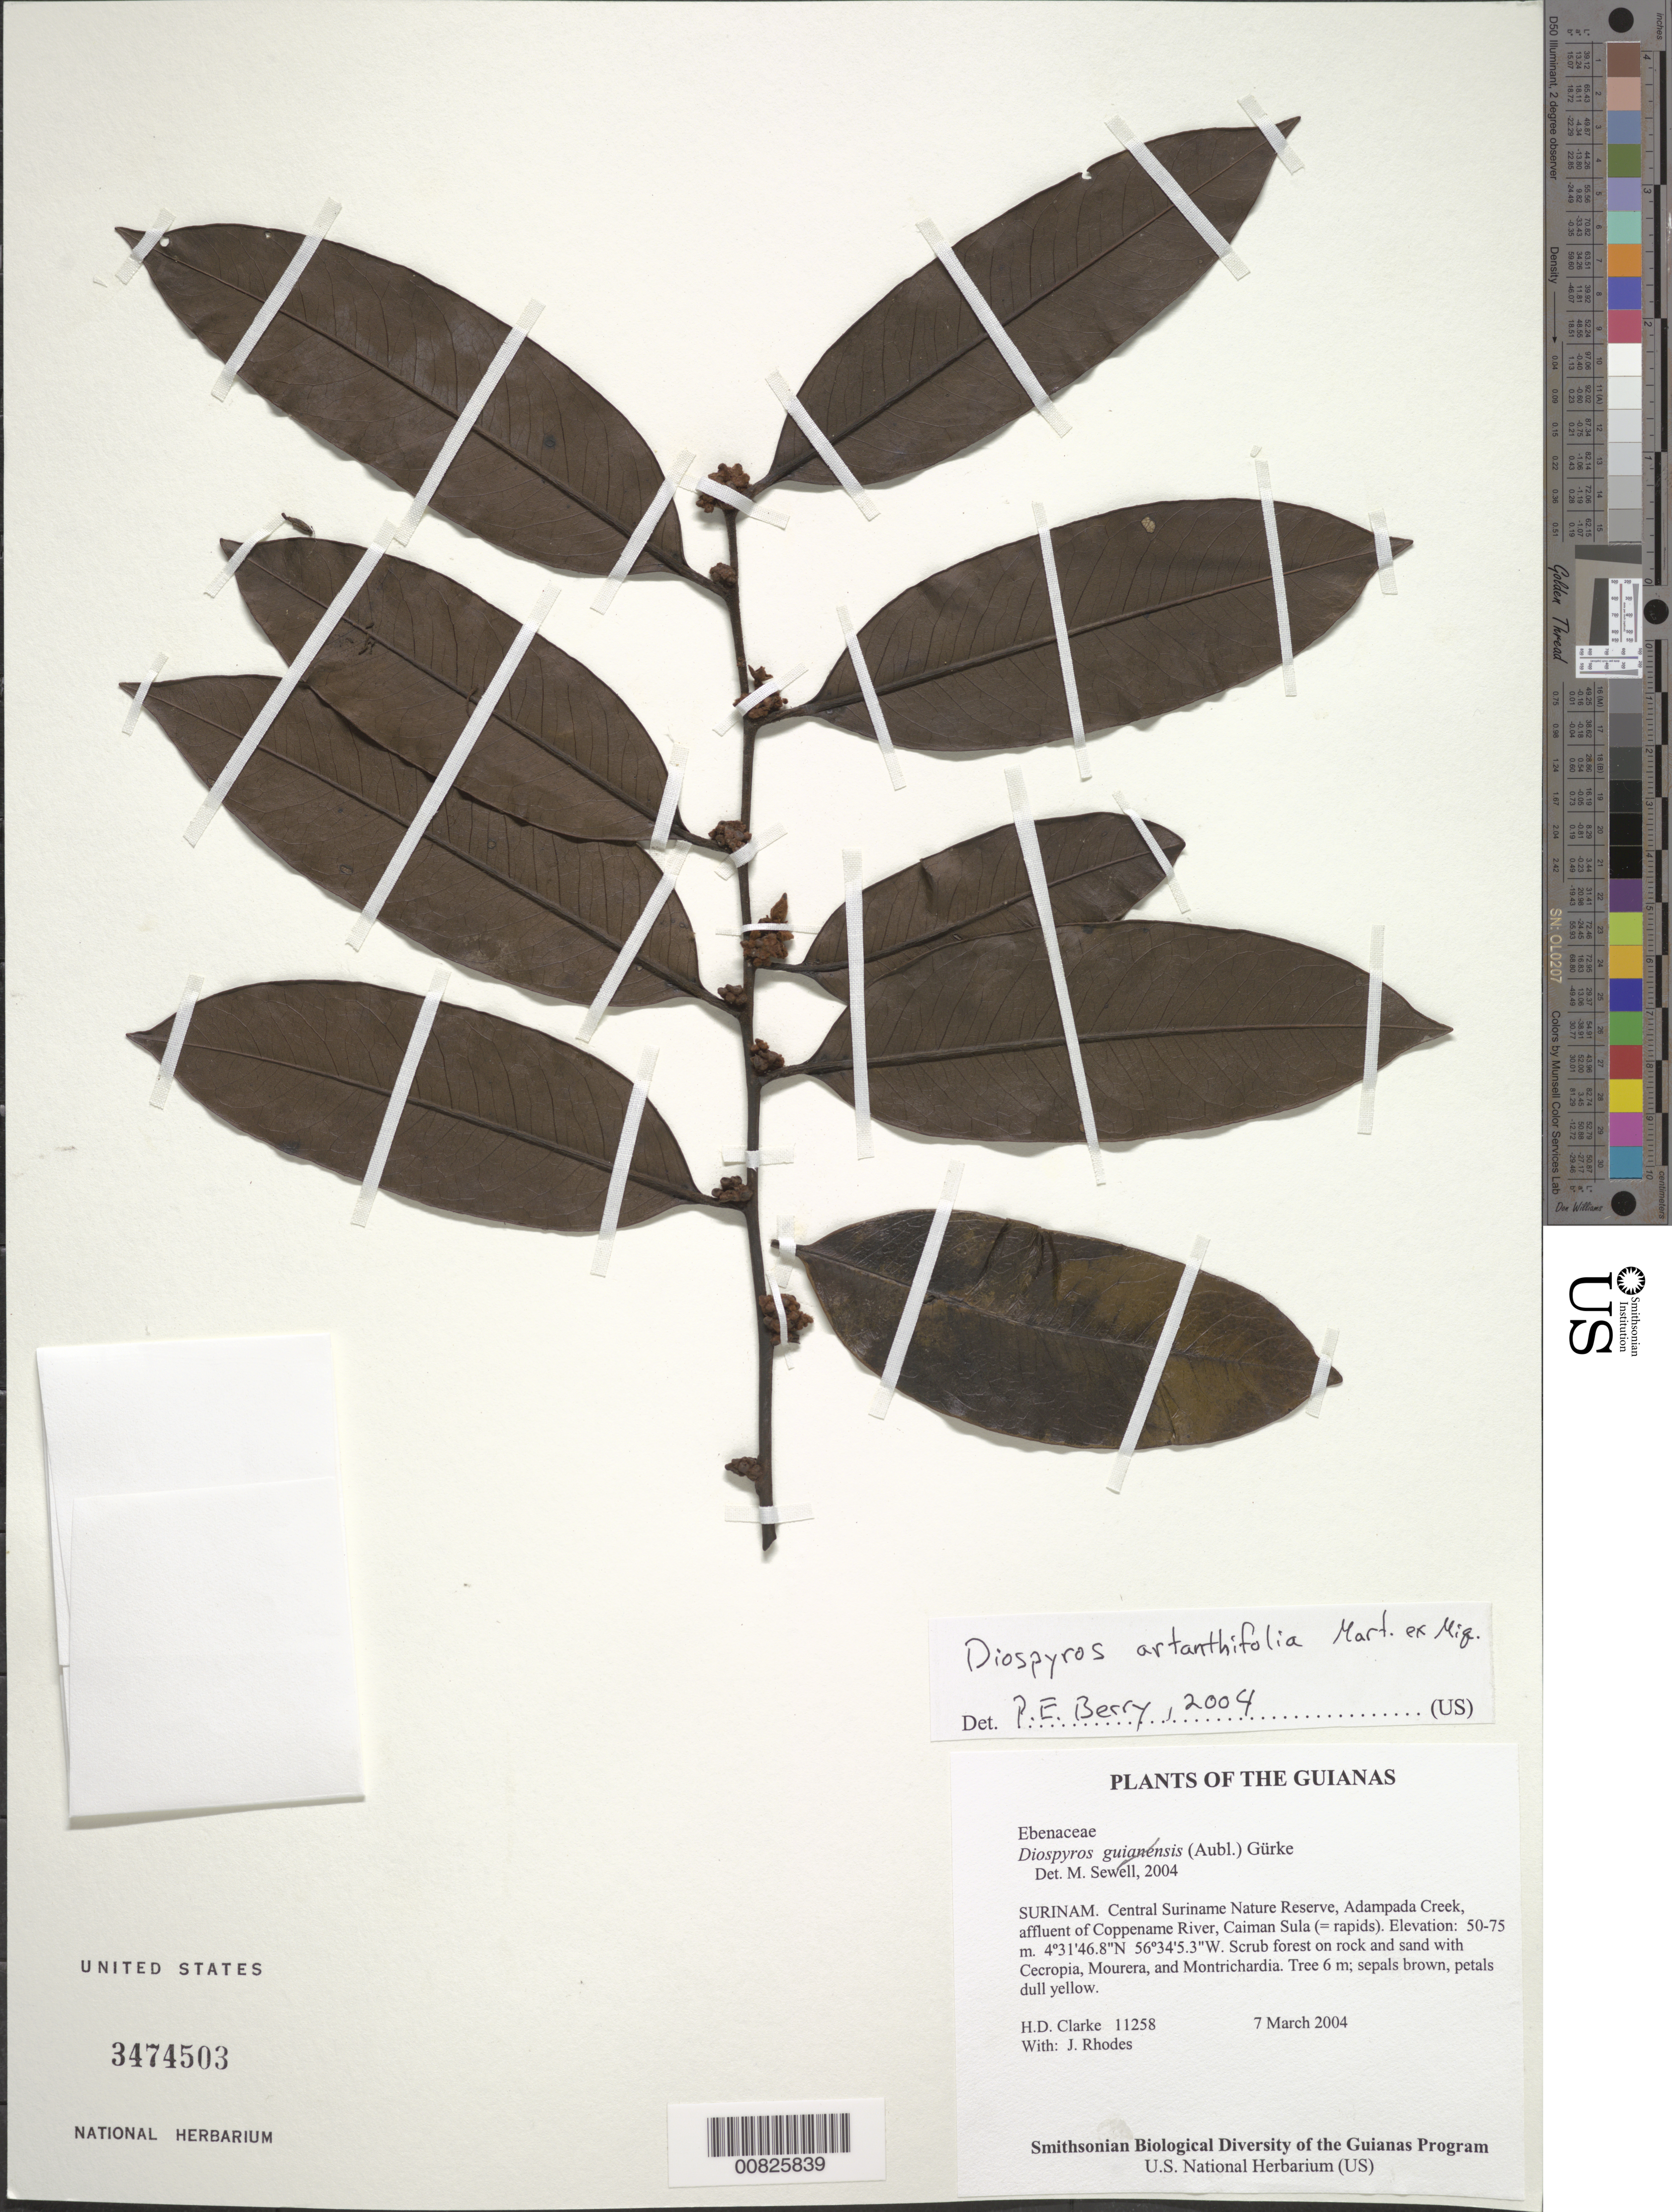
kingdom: Plantae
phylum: Tracheophyta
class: Magnoliopsida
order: Ericales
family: Ebenaceae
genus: Diospyros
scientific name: Diospyros artanthifolia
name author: Mart. ex Miq.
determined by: Berry, P. E., (WIS), University of Wisconsin - Madison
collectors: H. D. Clarke & J. Rhodes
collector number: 11258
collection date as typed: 7 March 2004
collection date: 2004-03-07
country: Suriname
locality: Central Suriname Nature Reserve, Adampada Creek, affluent of Coppename River, Caiman Sula (= rapids)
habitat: Scrub forest on rock and sand with Cecropia, Mourera, and Montrichardia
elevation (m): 50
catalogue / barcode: US 3474503